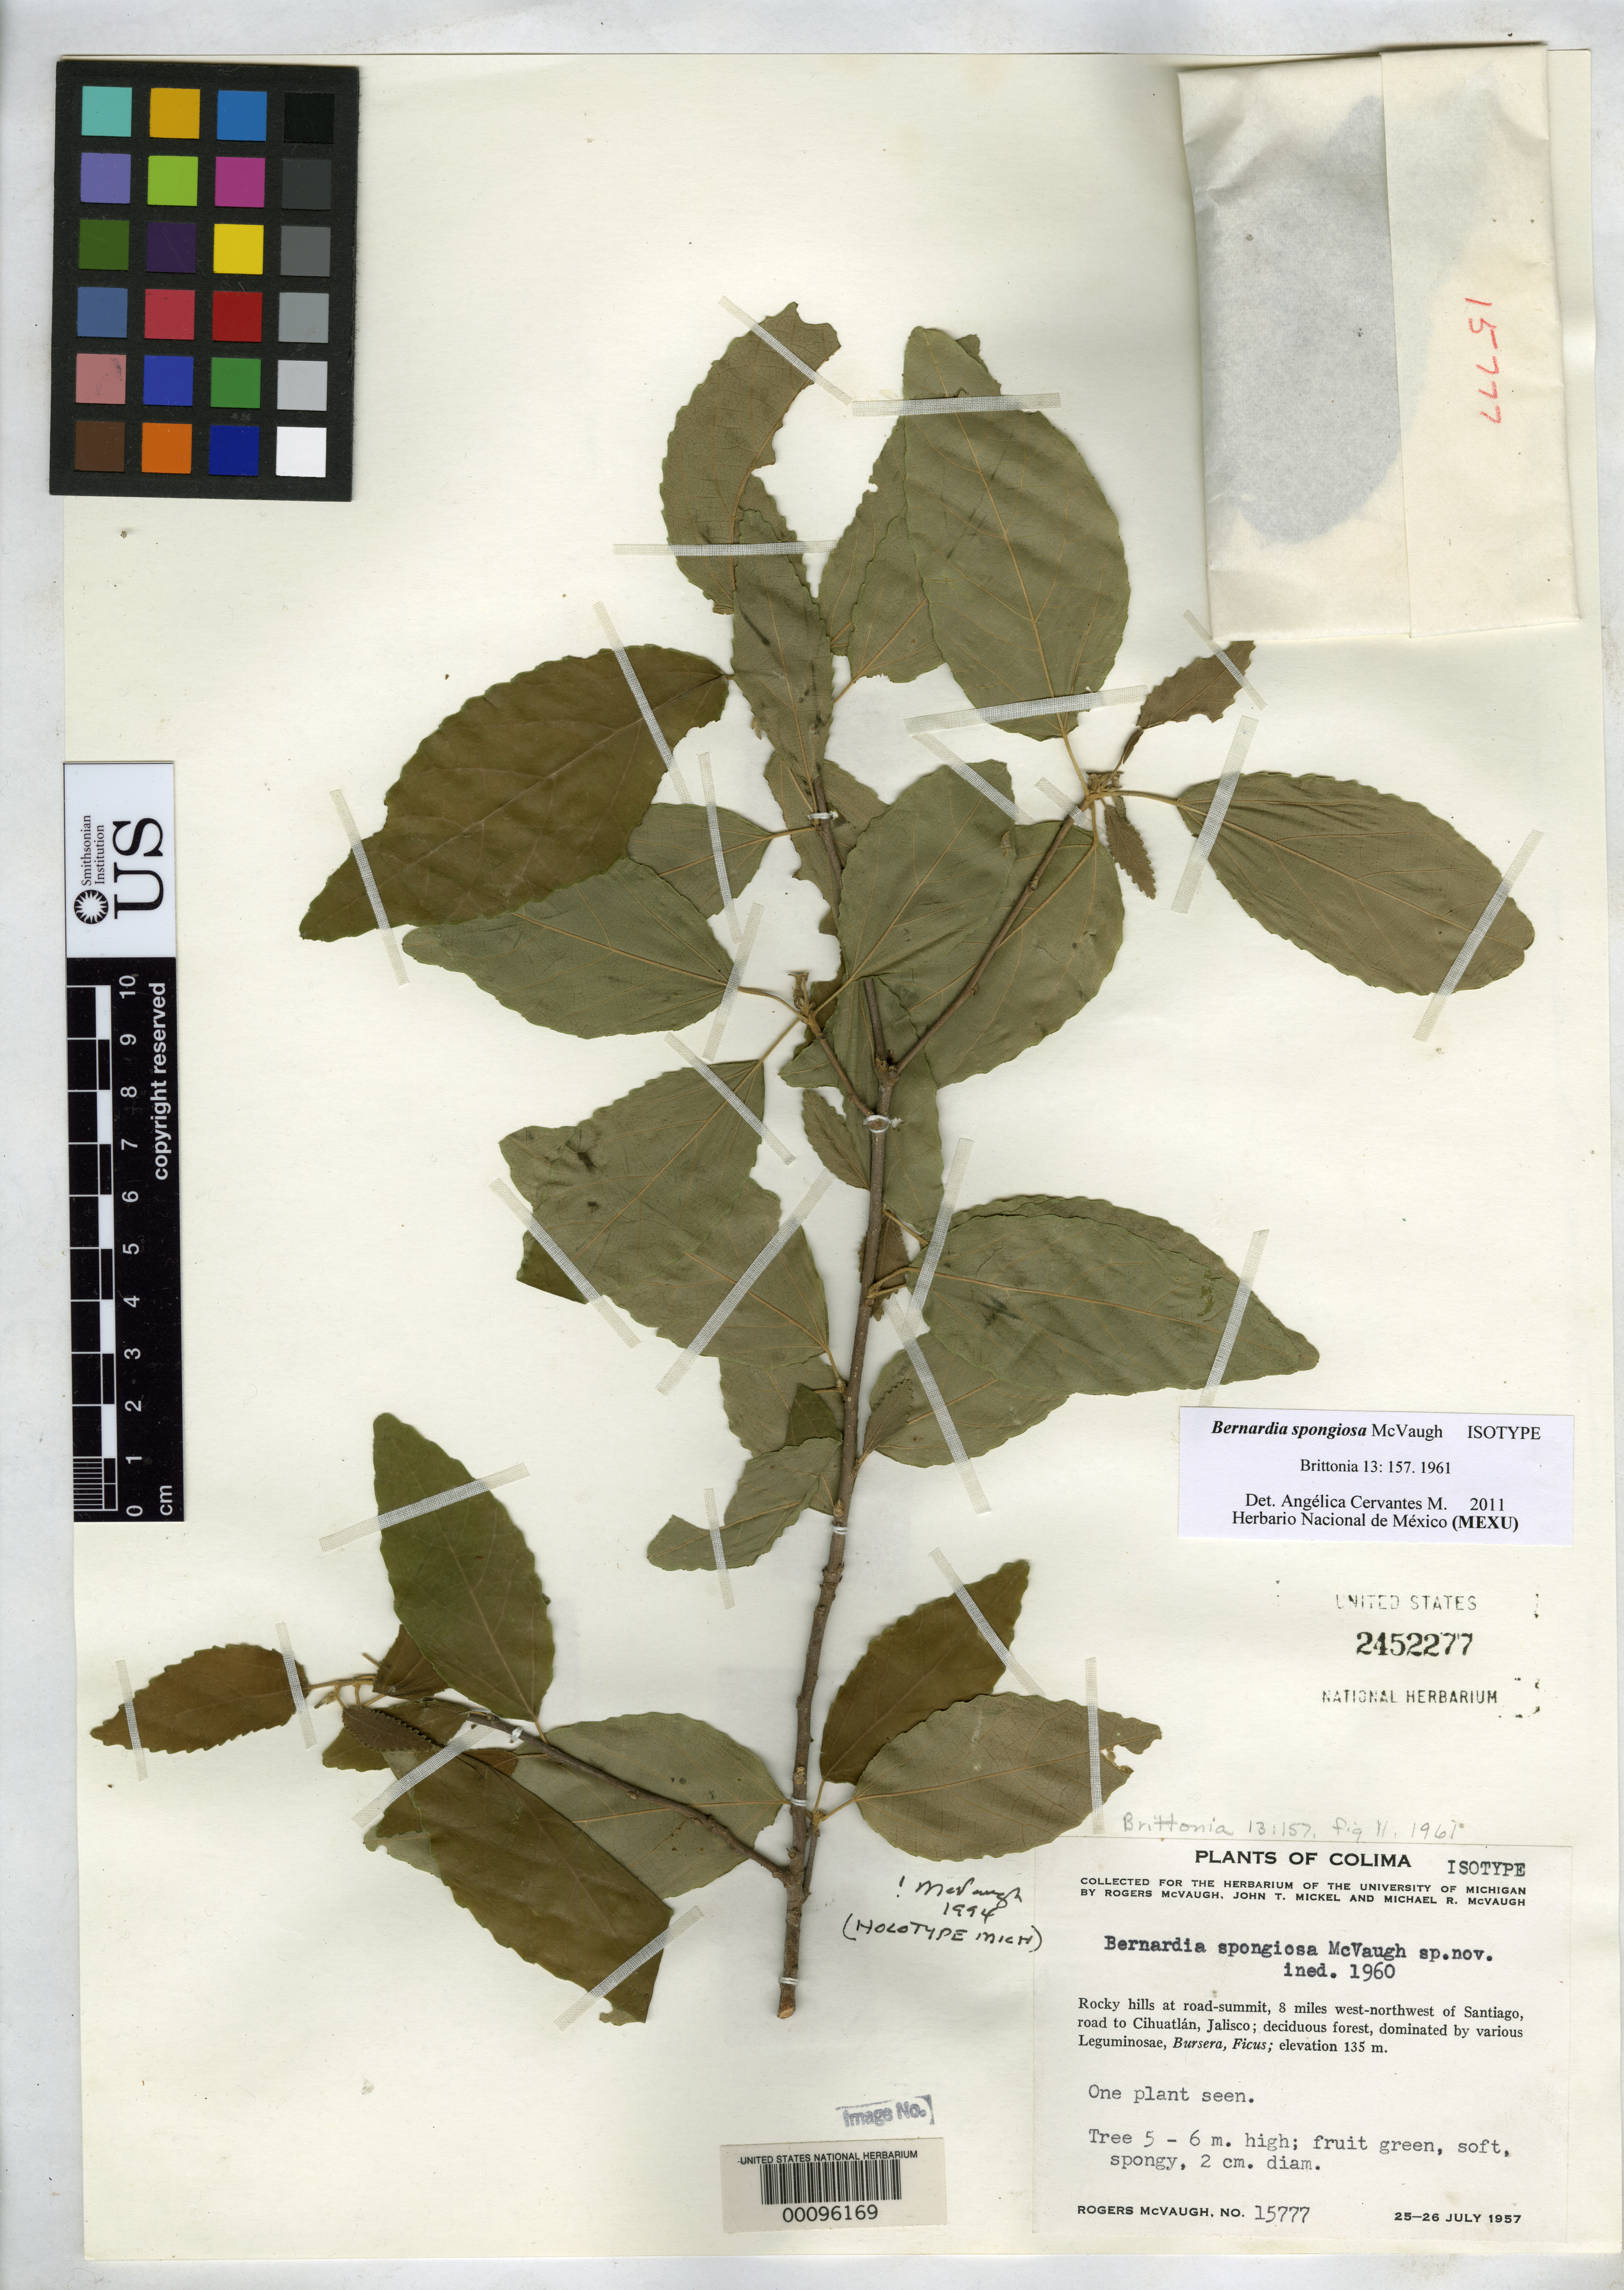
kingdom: Plantae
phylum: Tracheophyta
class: Magnoliopsida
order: Malpighiales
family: Euphorbiaceae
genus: Bernardia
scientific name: Bernardia spongiosa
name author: McVaugh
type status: Isotype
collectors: R. McVaugh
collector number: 15777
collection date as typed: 25 Jul 1957 to 26 Jul 1957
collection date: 1957-07-25/1957-07-26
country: Mexico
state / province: Colima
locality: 8 mi WNW of Santiago, road to Cihuatlan Jalisco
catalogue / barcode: US 2452277